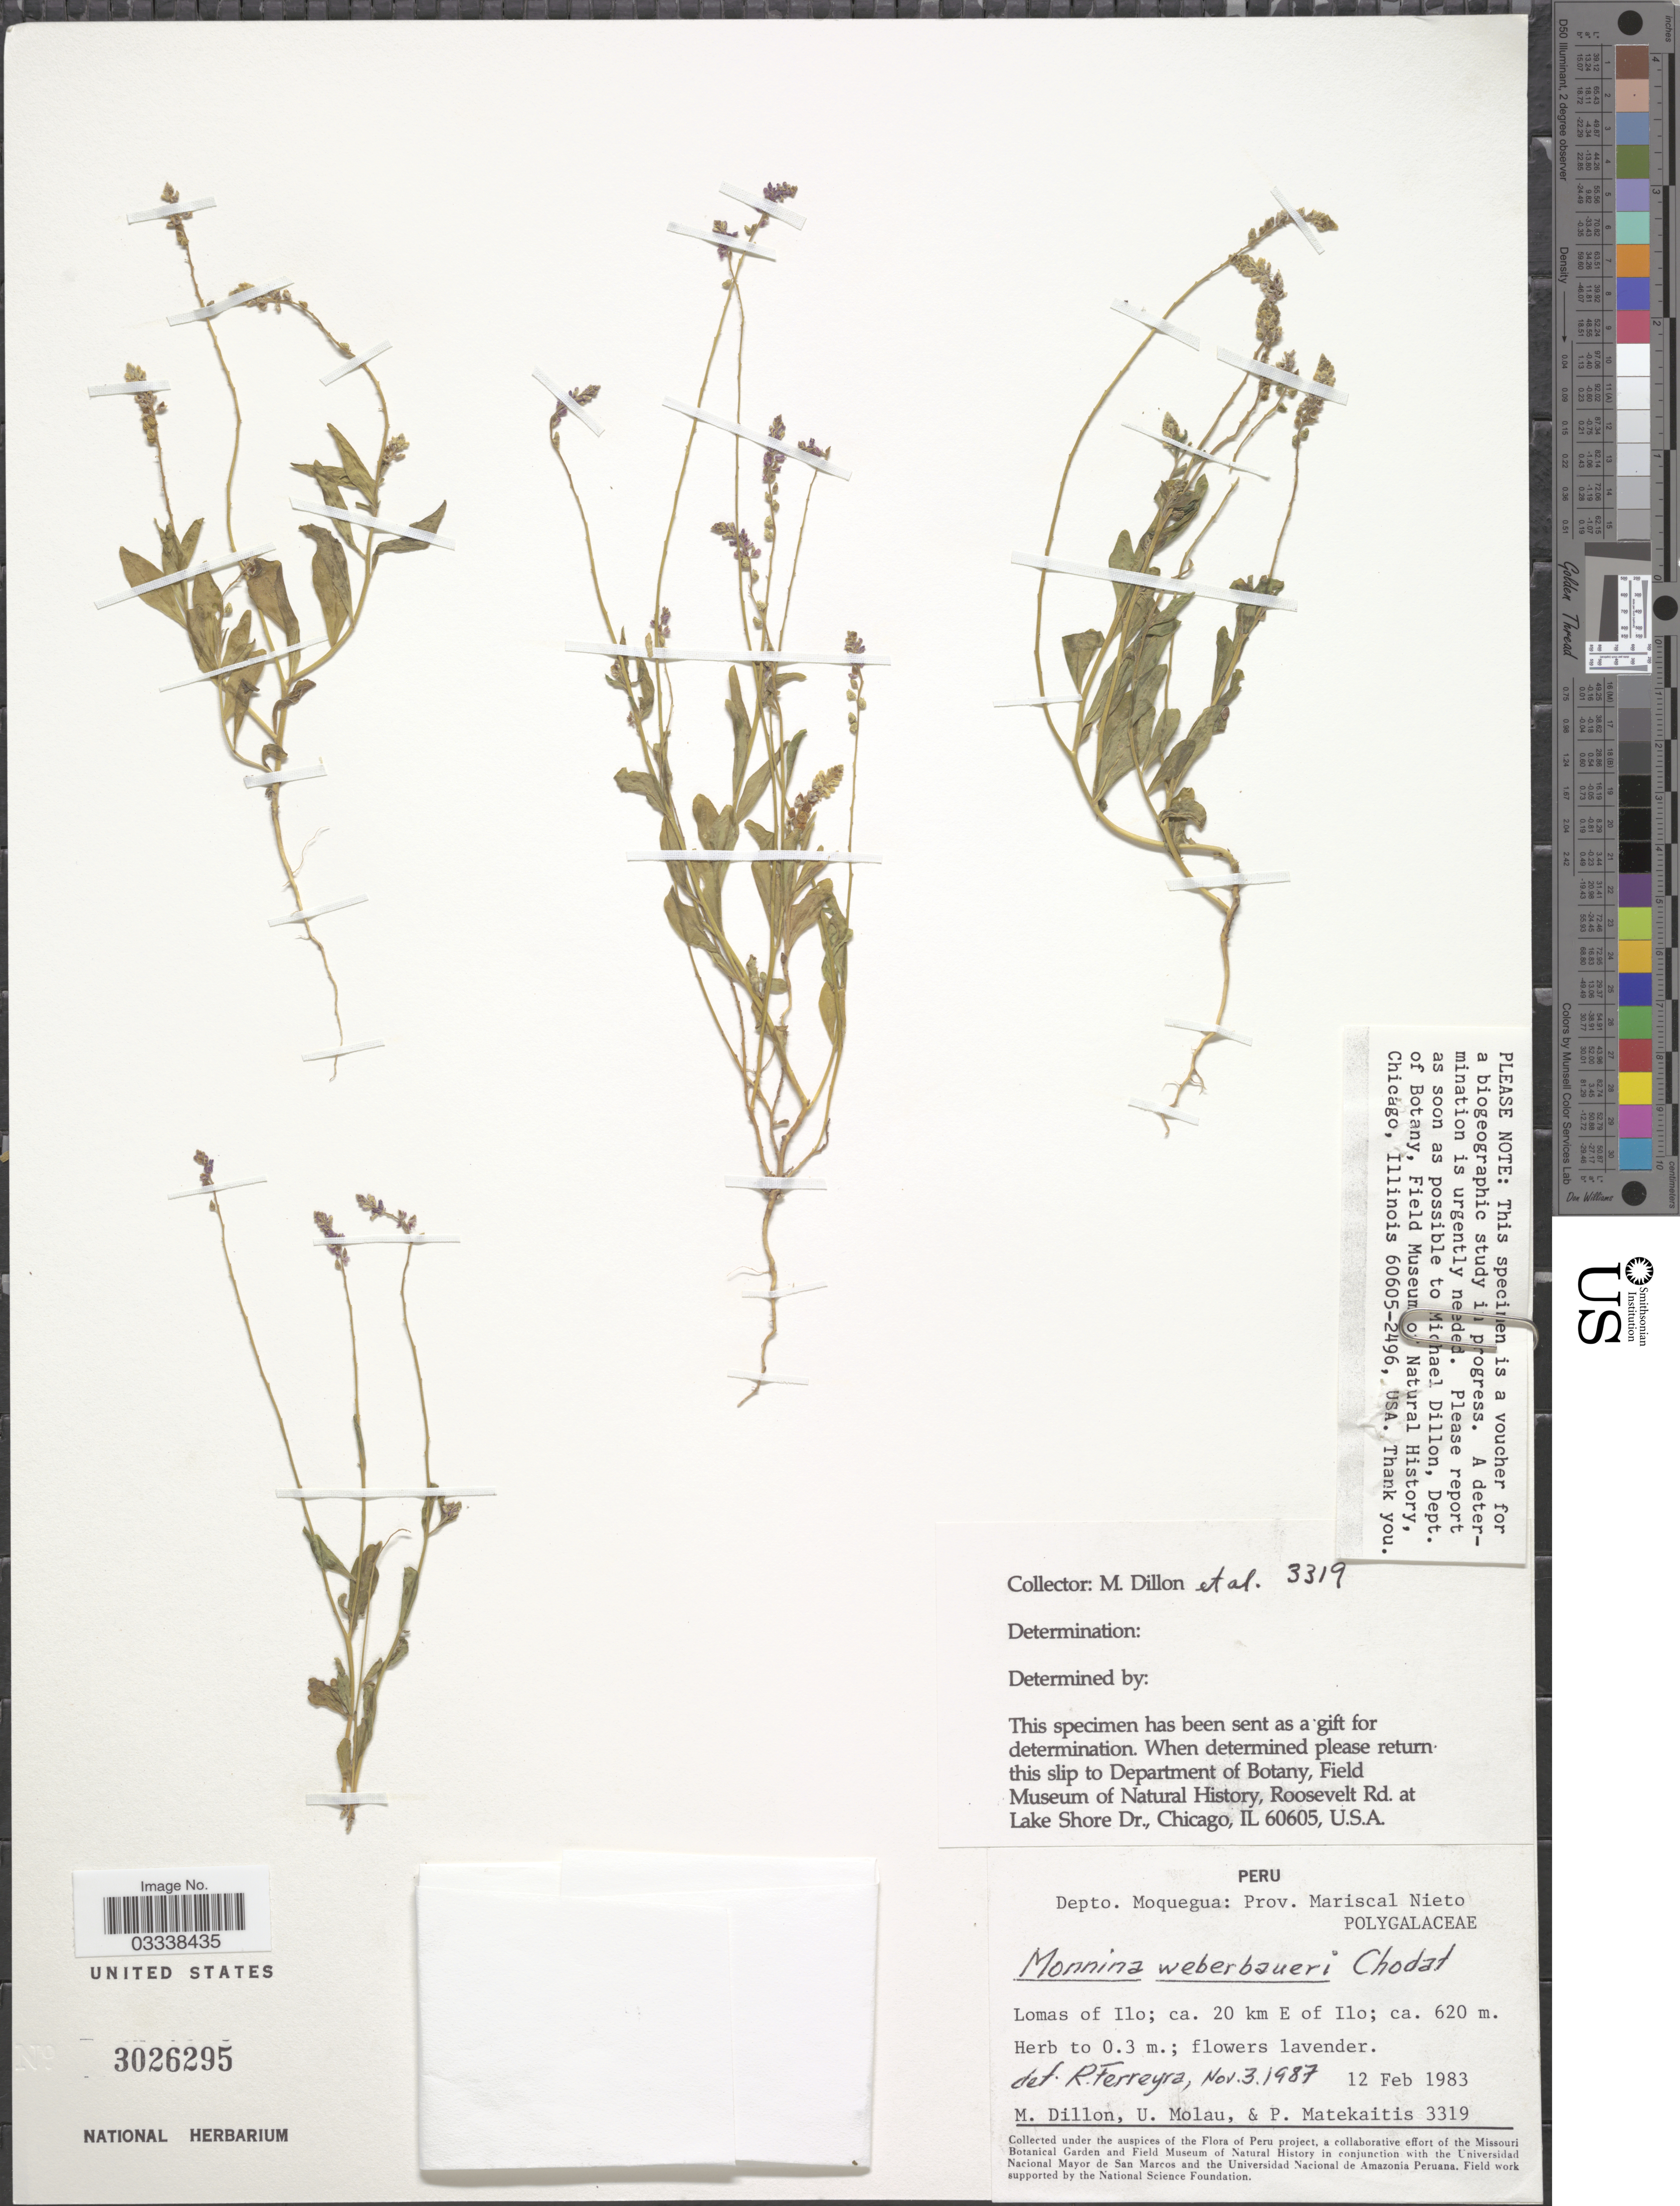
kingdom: Plantae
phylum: Tracheophyta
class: Magnoliopsida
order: Fabales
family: Polygalaceae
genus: Monnina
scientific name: Monnina weberbaueri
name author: Chodat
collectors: M. O. Dillon, U. Molau & P. Matekaitis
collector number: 3319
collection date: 1983-02-12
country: Peru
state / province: Moquegua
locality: Depto. Moqueagua: Prov. Mariscal Nieto. Lomas of Ilo; ca. 20 km E of Ilo.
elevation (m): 620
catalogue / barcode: US 3026295